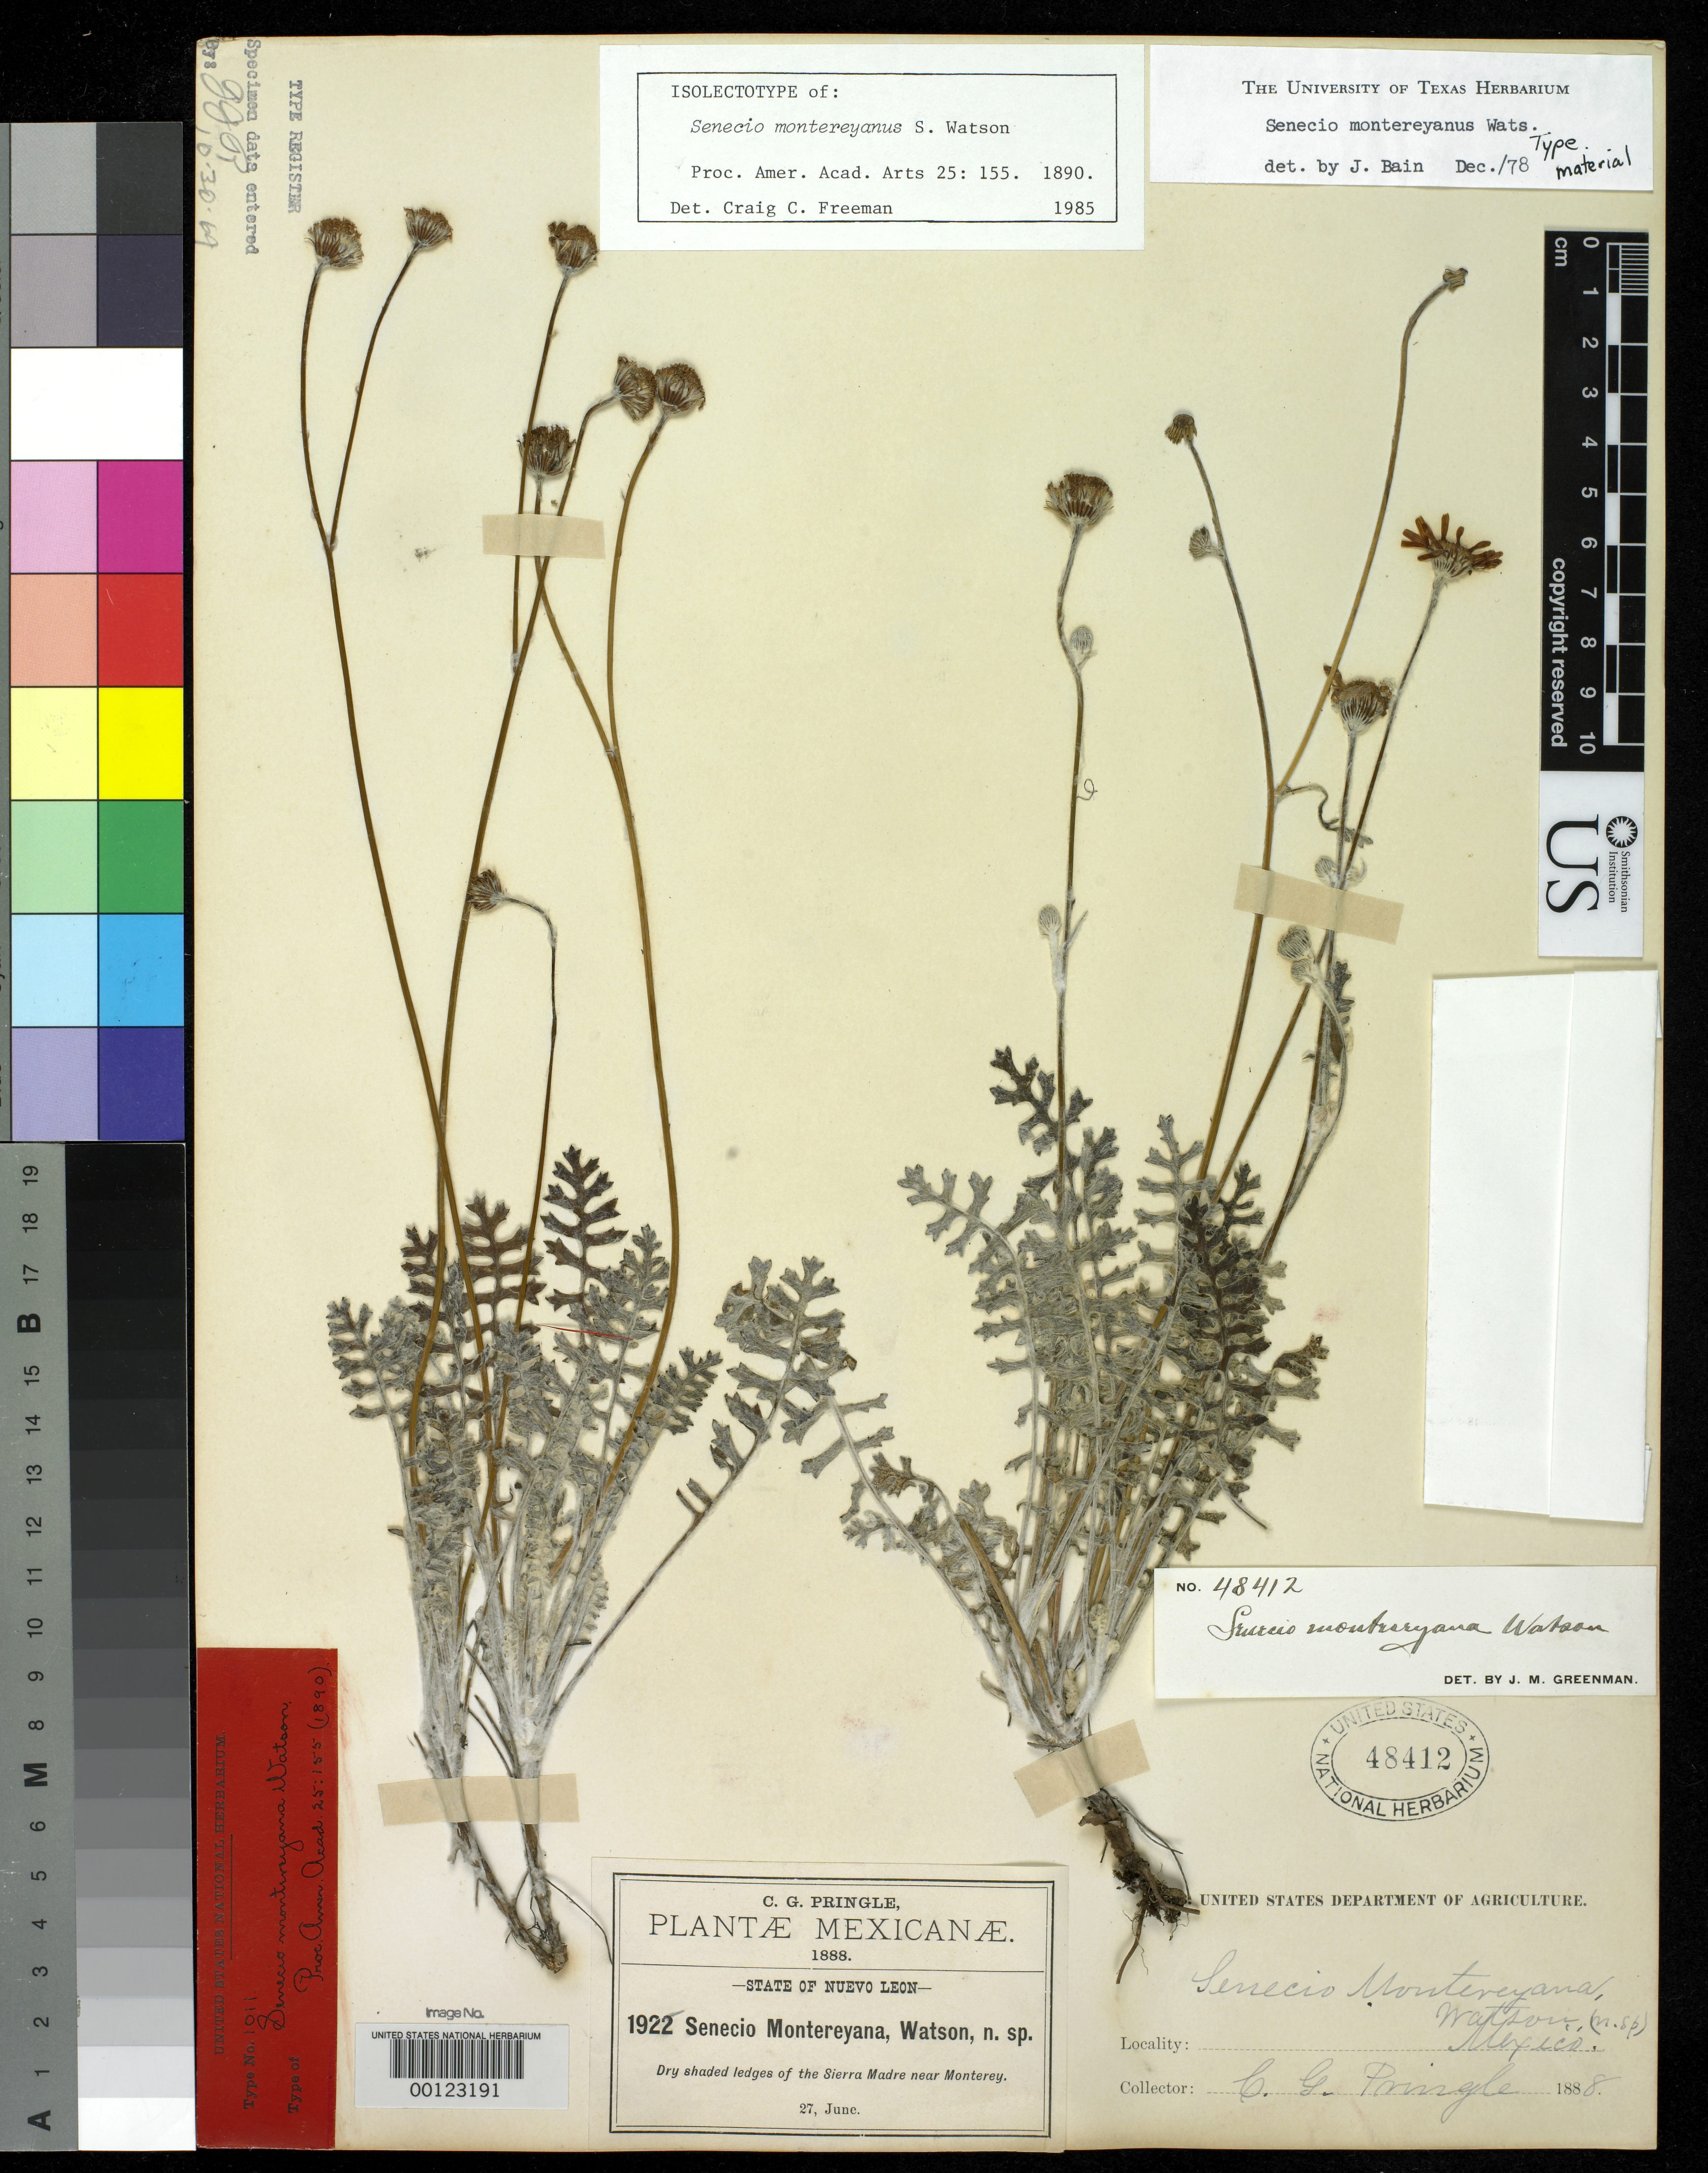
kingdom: Plantae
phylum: Tracheophyta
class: Magnoliopsida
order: Asterales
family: Asteraceae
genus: Senecio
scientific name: Senecio montereyana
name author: S. Watson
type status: Isotype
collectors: C. G. Pringle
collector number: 1922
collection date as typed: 27 Jun 1888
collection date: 1888-06-27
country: Mexico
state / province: Nuevo León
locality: Sierra Madre, near Monterrey.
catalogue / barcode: US 48412